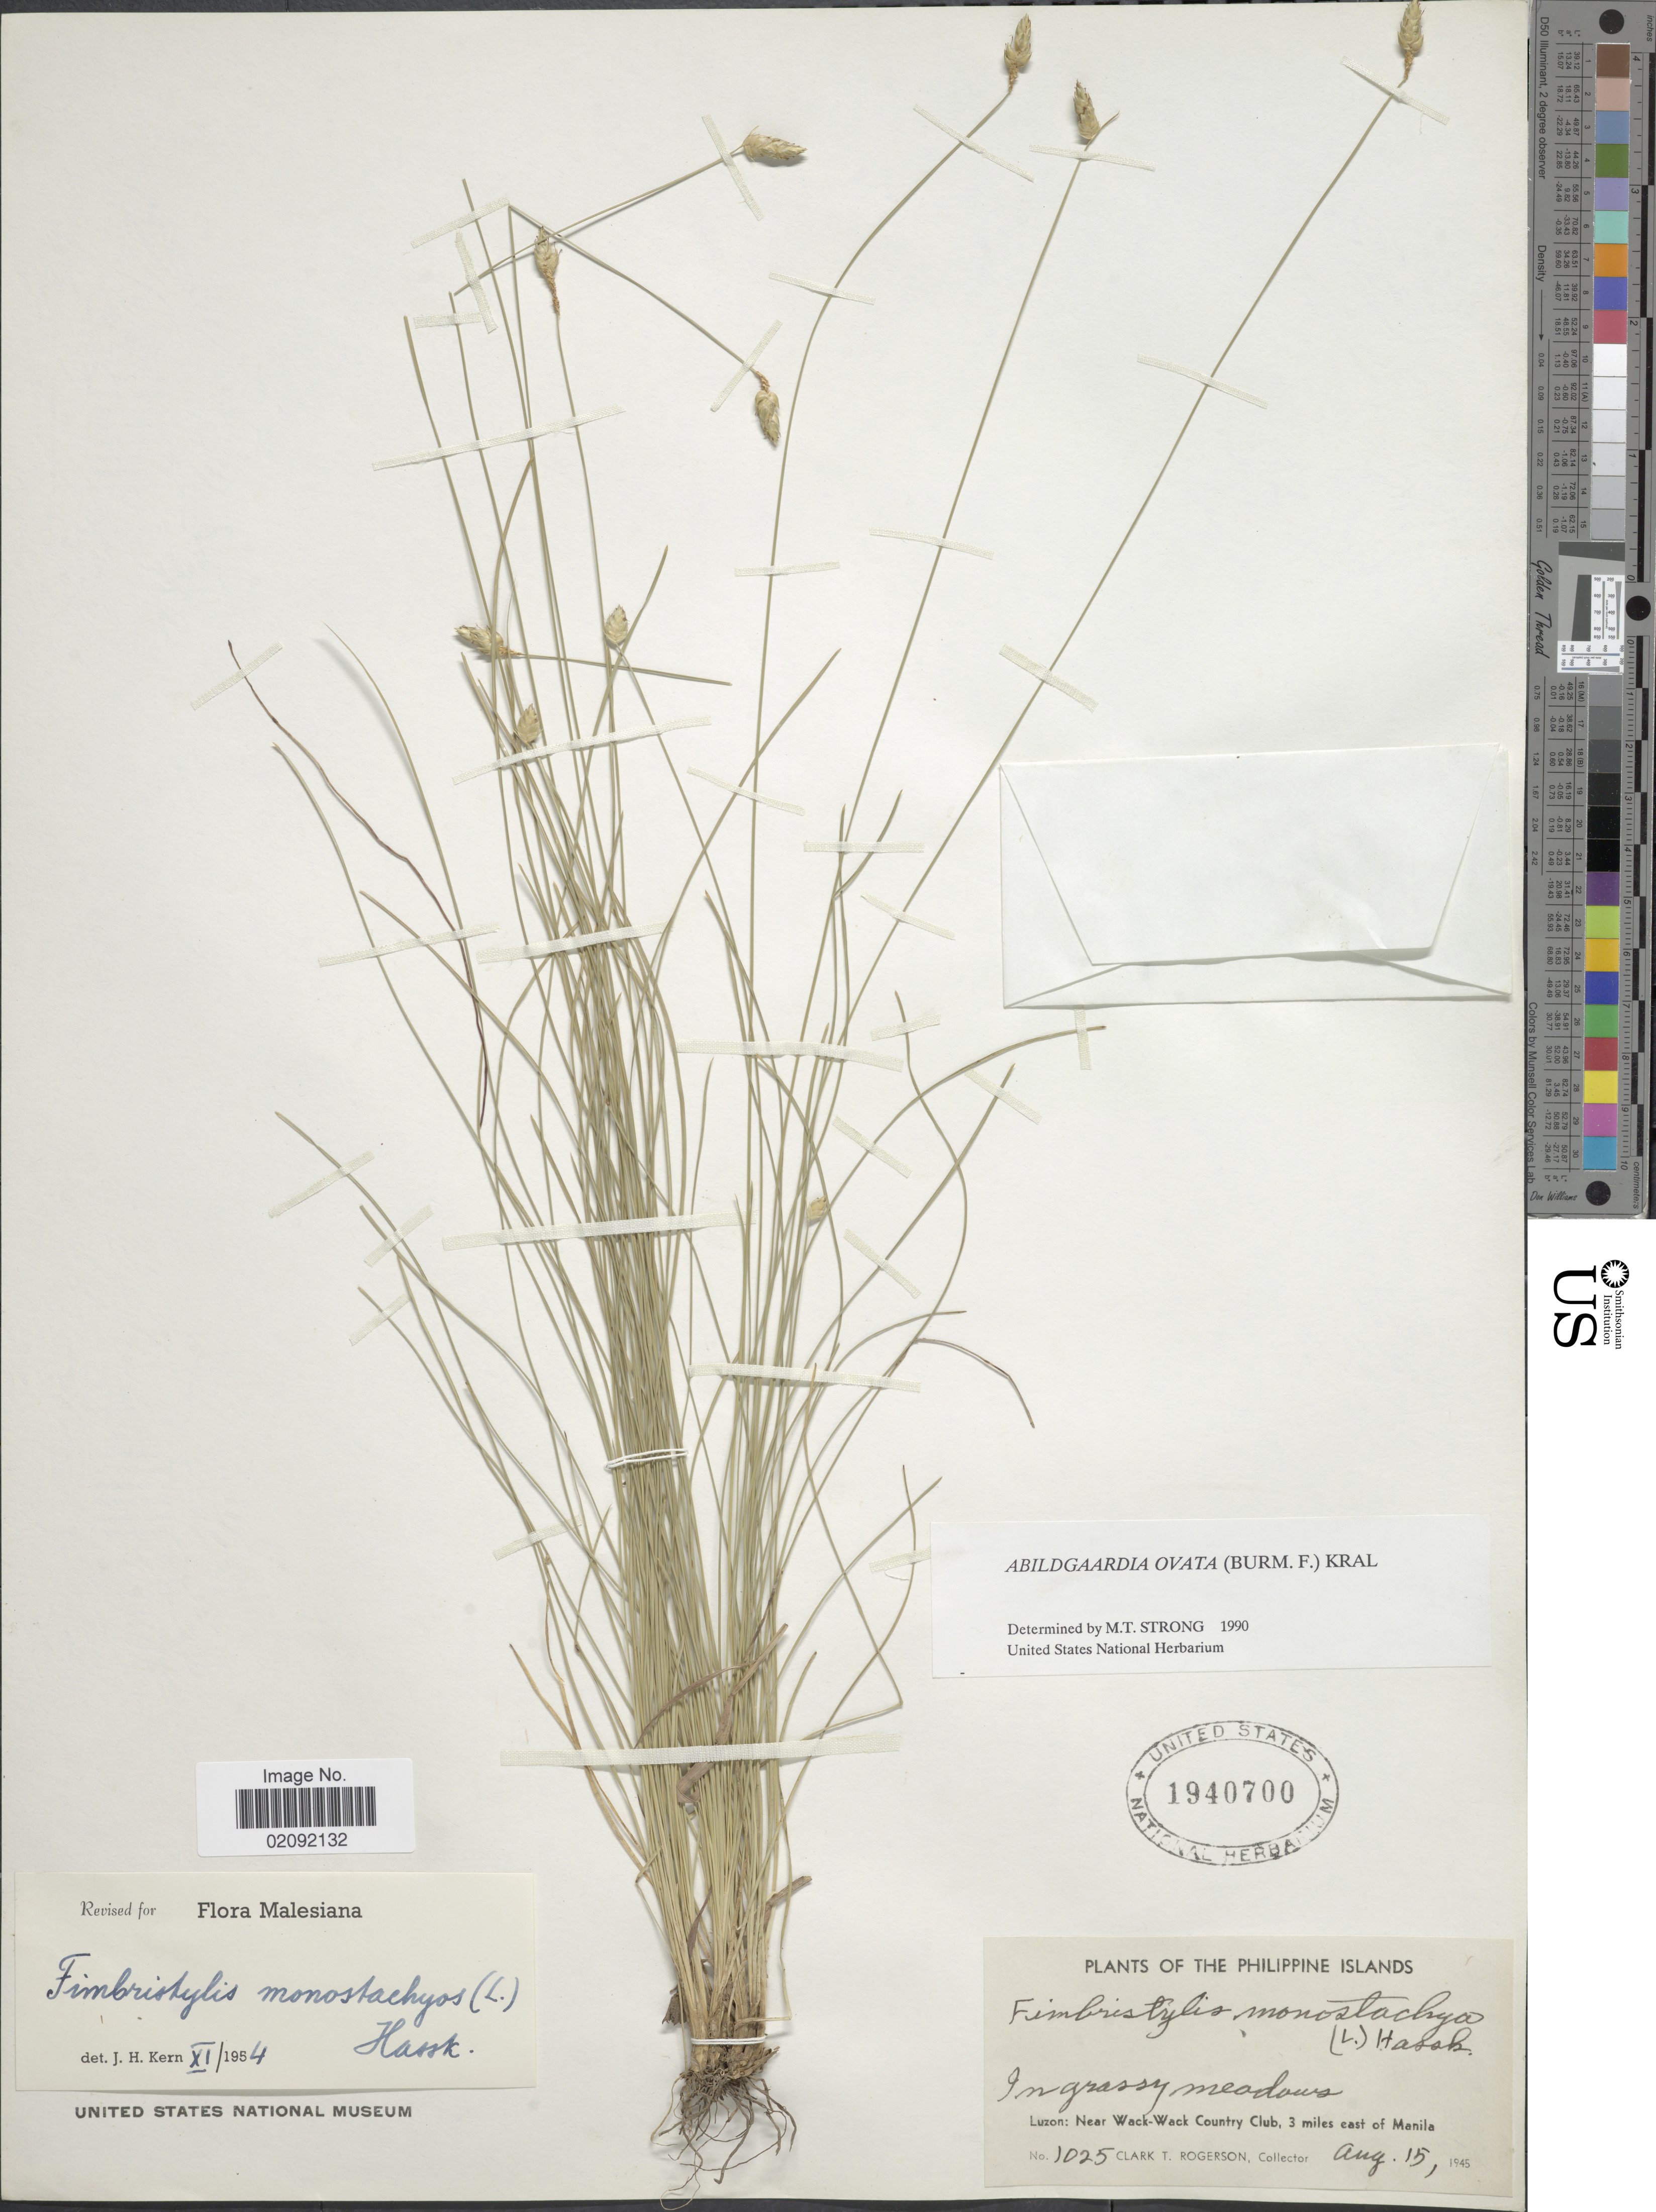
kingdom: Plantae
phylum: Tracheophyta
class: Liliopsida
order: Poales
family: Cyperaceae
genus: Abildgaardia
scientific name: Abildgaardia ovata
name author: (Burm. f.) Kral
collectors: C. Rogerson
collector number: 1025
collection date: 1945-08-15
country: Philippines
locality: In grassy meadows, Luzon: Near Wack-West Country Club, 3 miles east of Manila.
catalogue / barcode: US 1940700